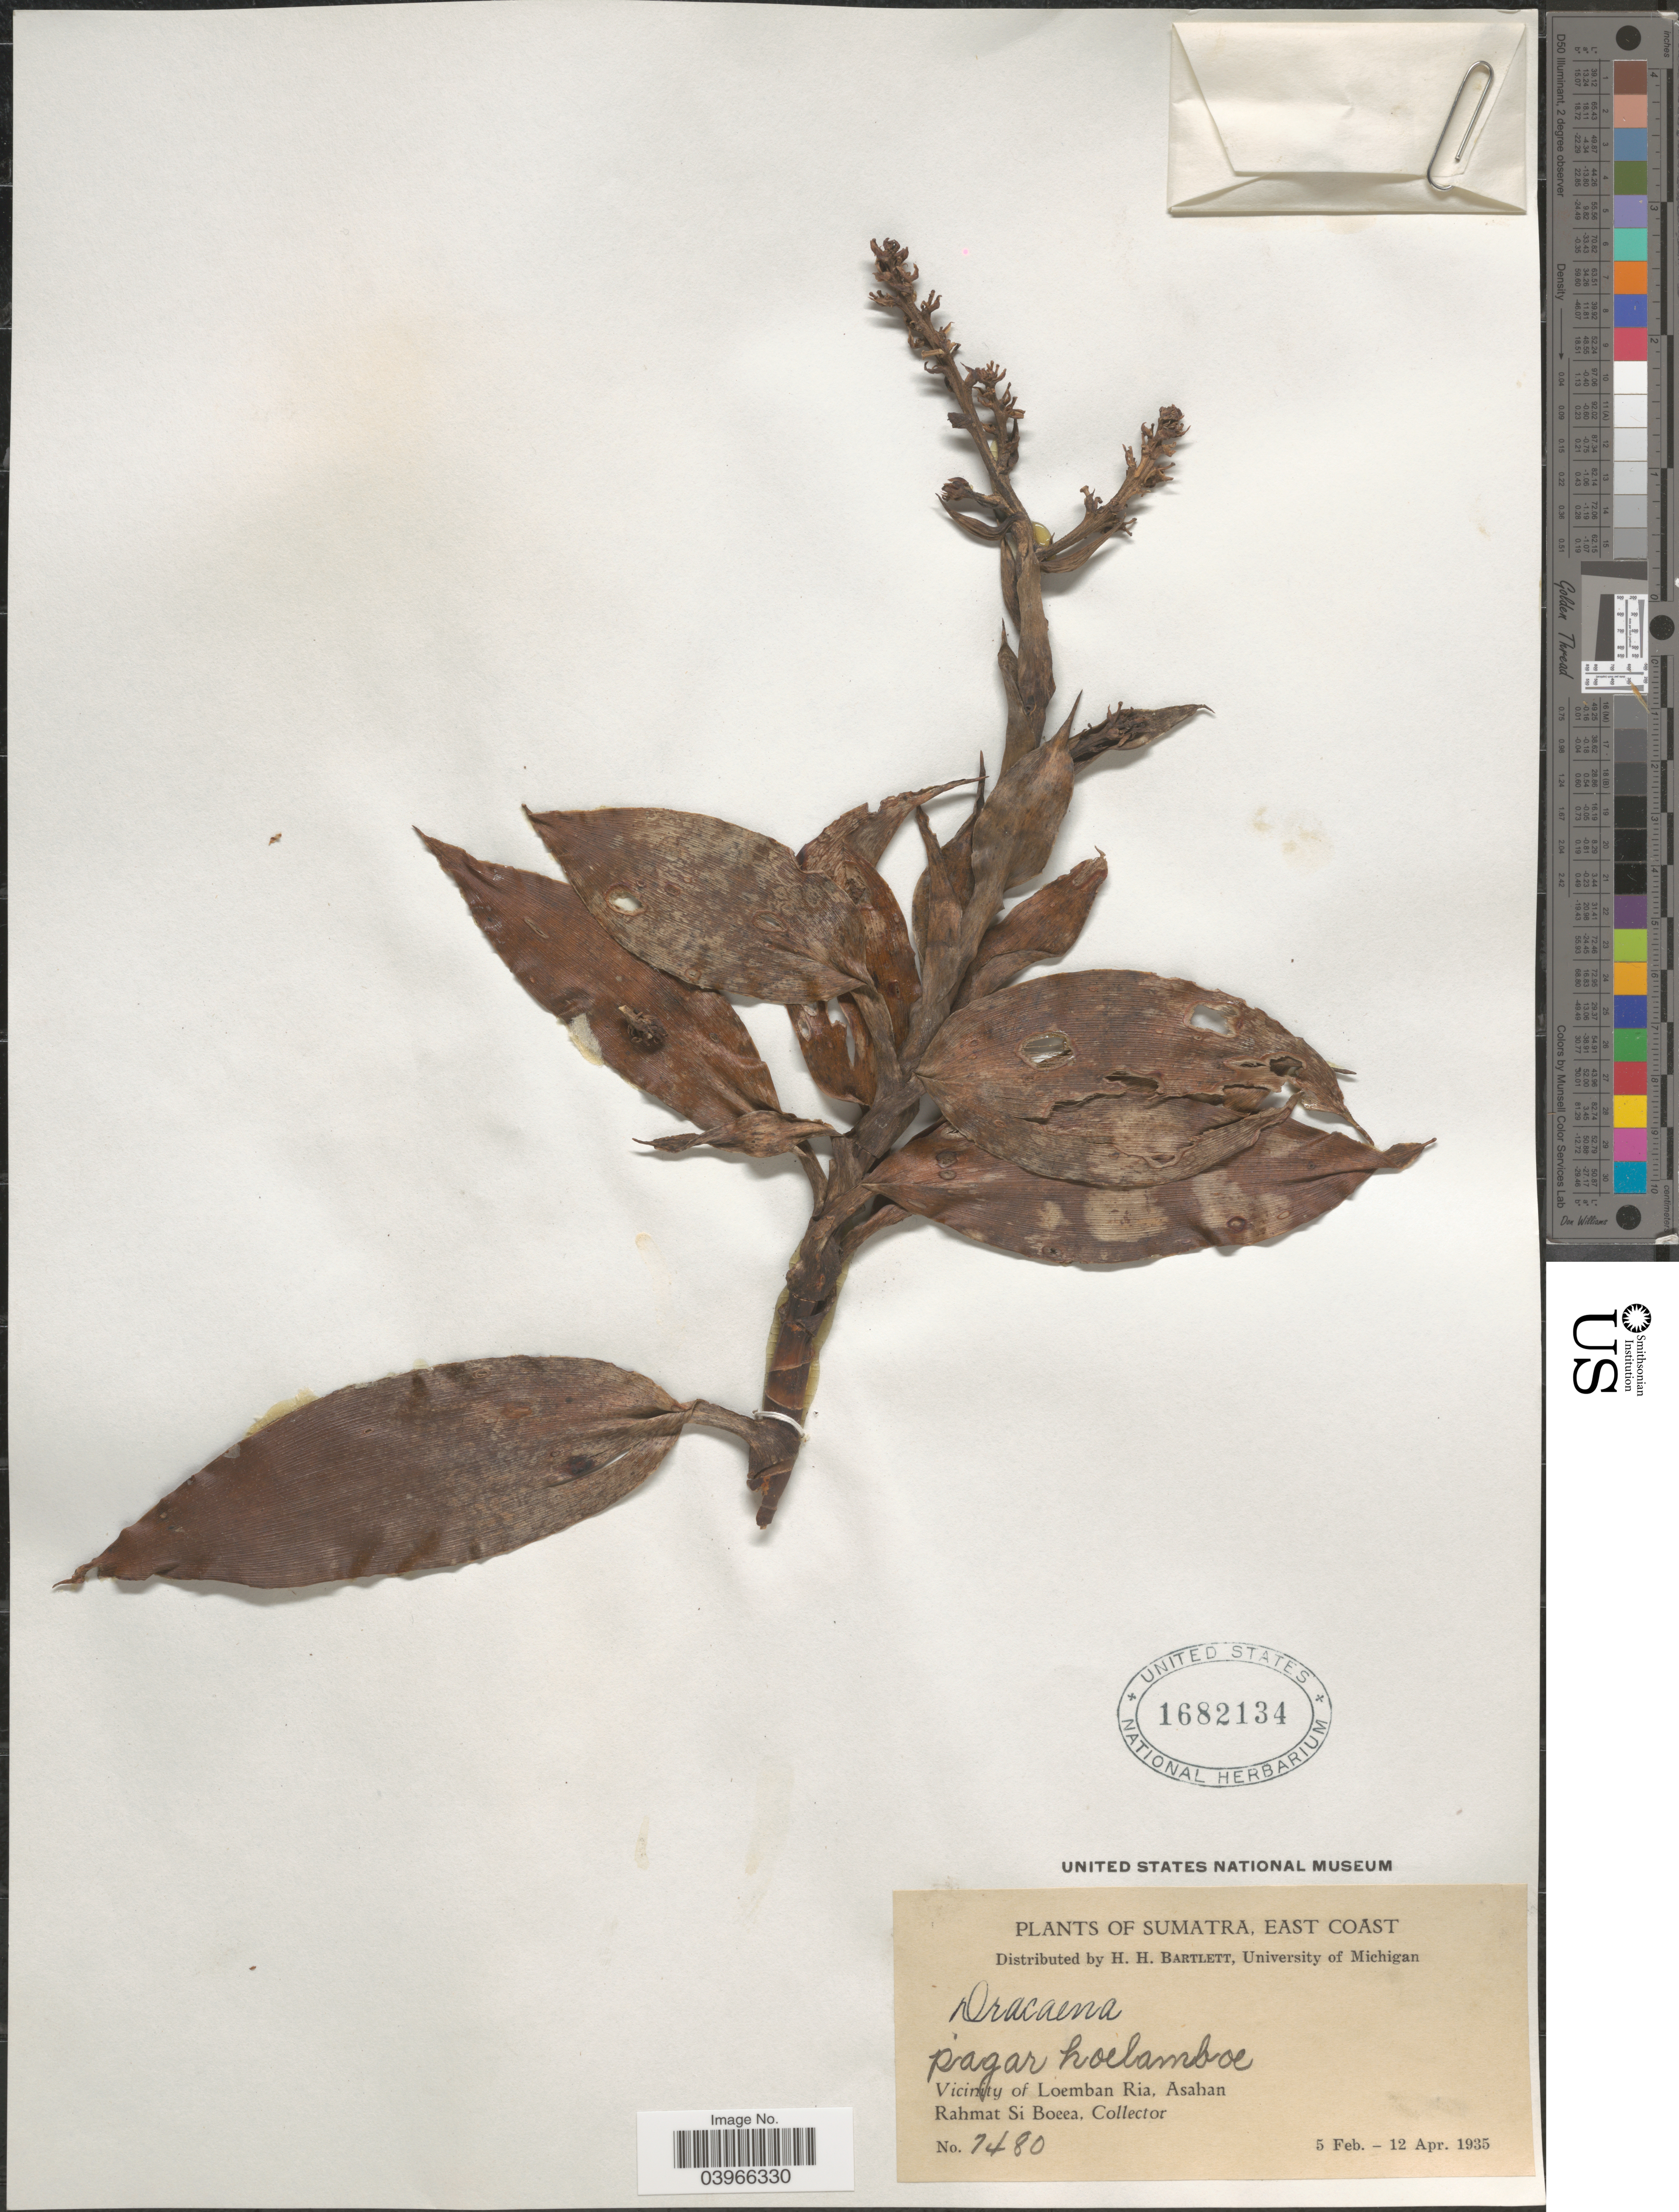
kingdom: Plantae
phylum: Tracheophyta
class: Liliopsida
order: Asparagales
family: Asparagaceae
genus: Dracaena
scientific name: Dracaena sp.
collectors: Rahmat Si Boeea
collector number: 7480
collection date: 1935-02-05/1935-04-12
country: Indonesia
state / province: Sumatra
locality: East Coast. Vicinity of Loemban Ria, Asahan.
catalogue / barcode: US 1682134